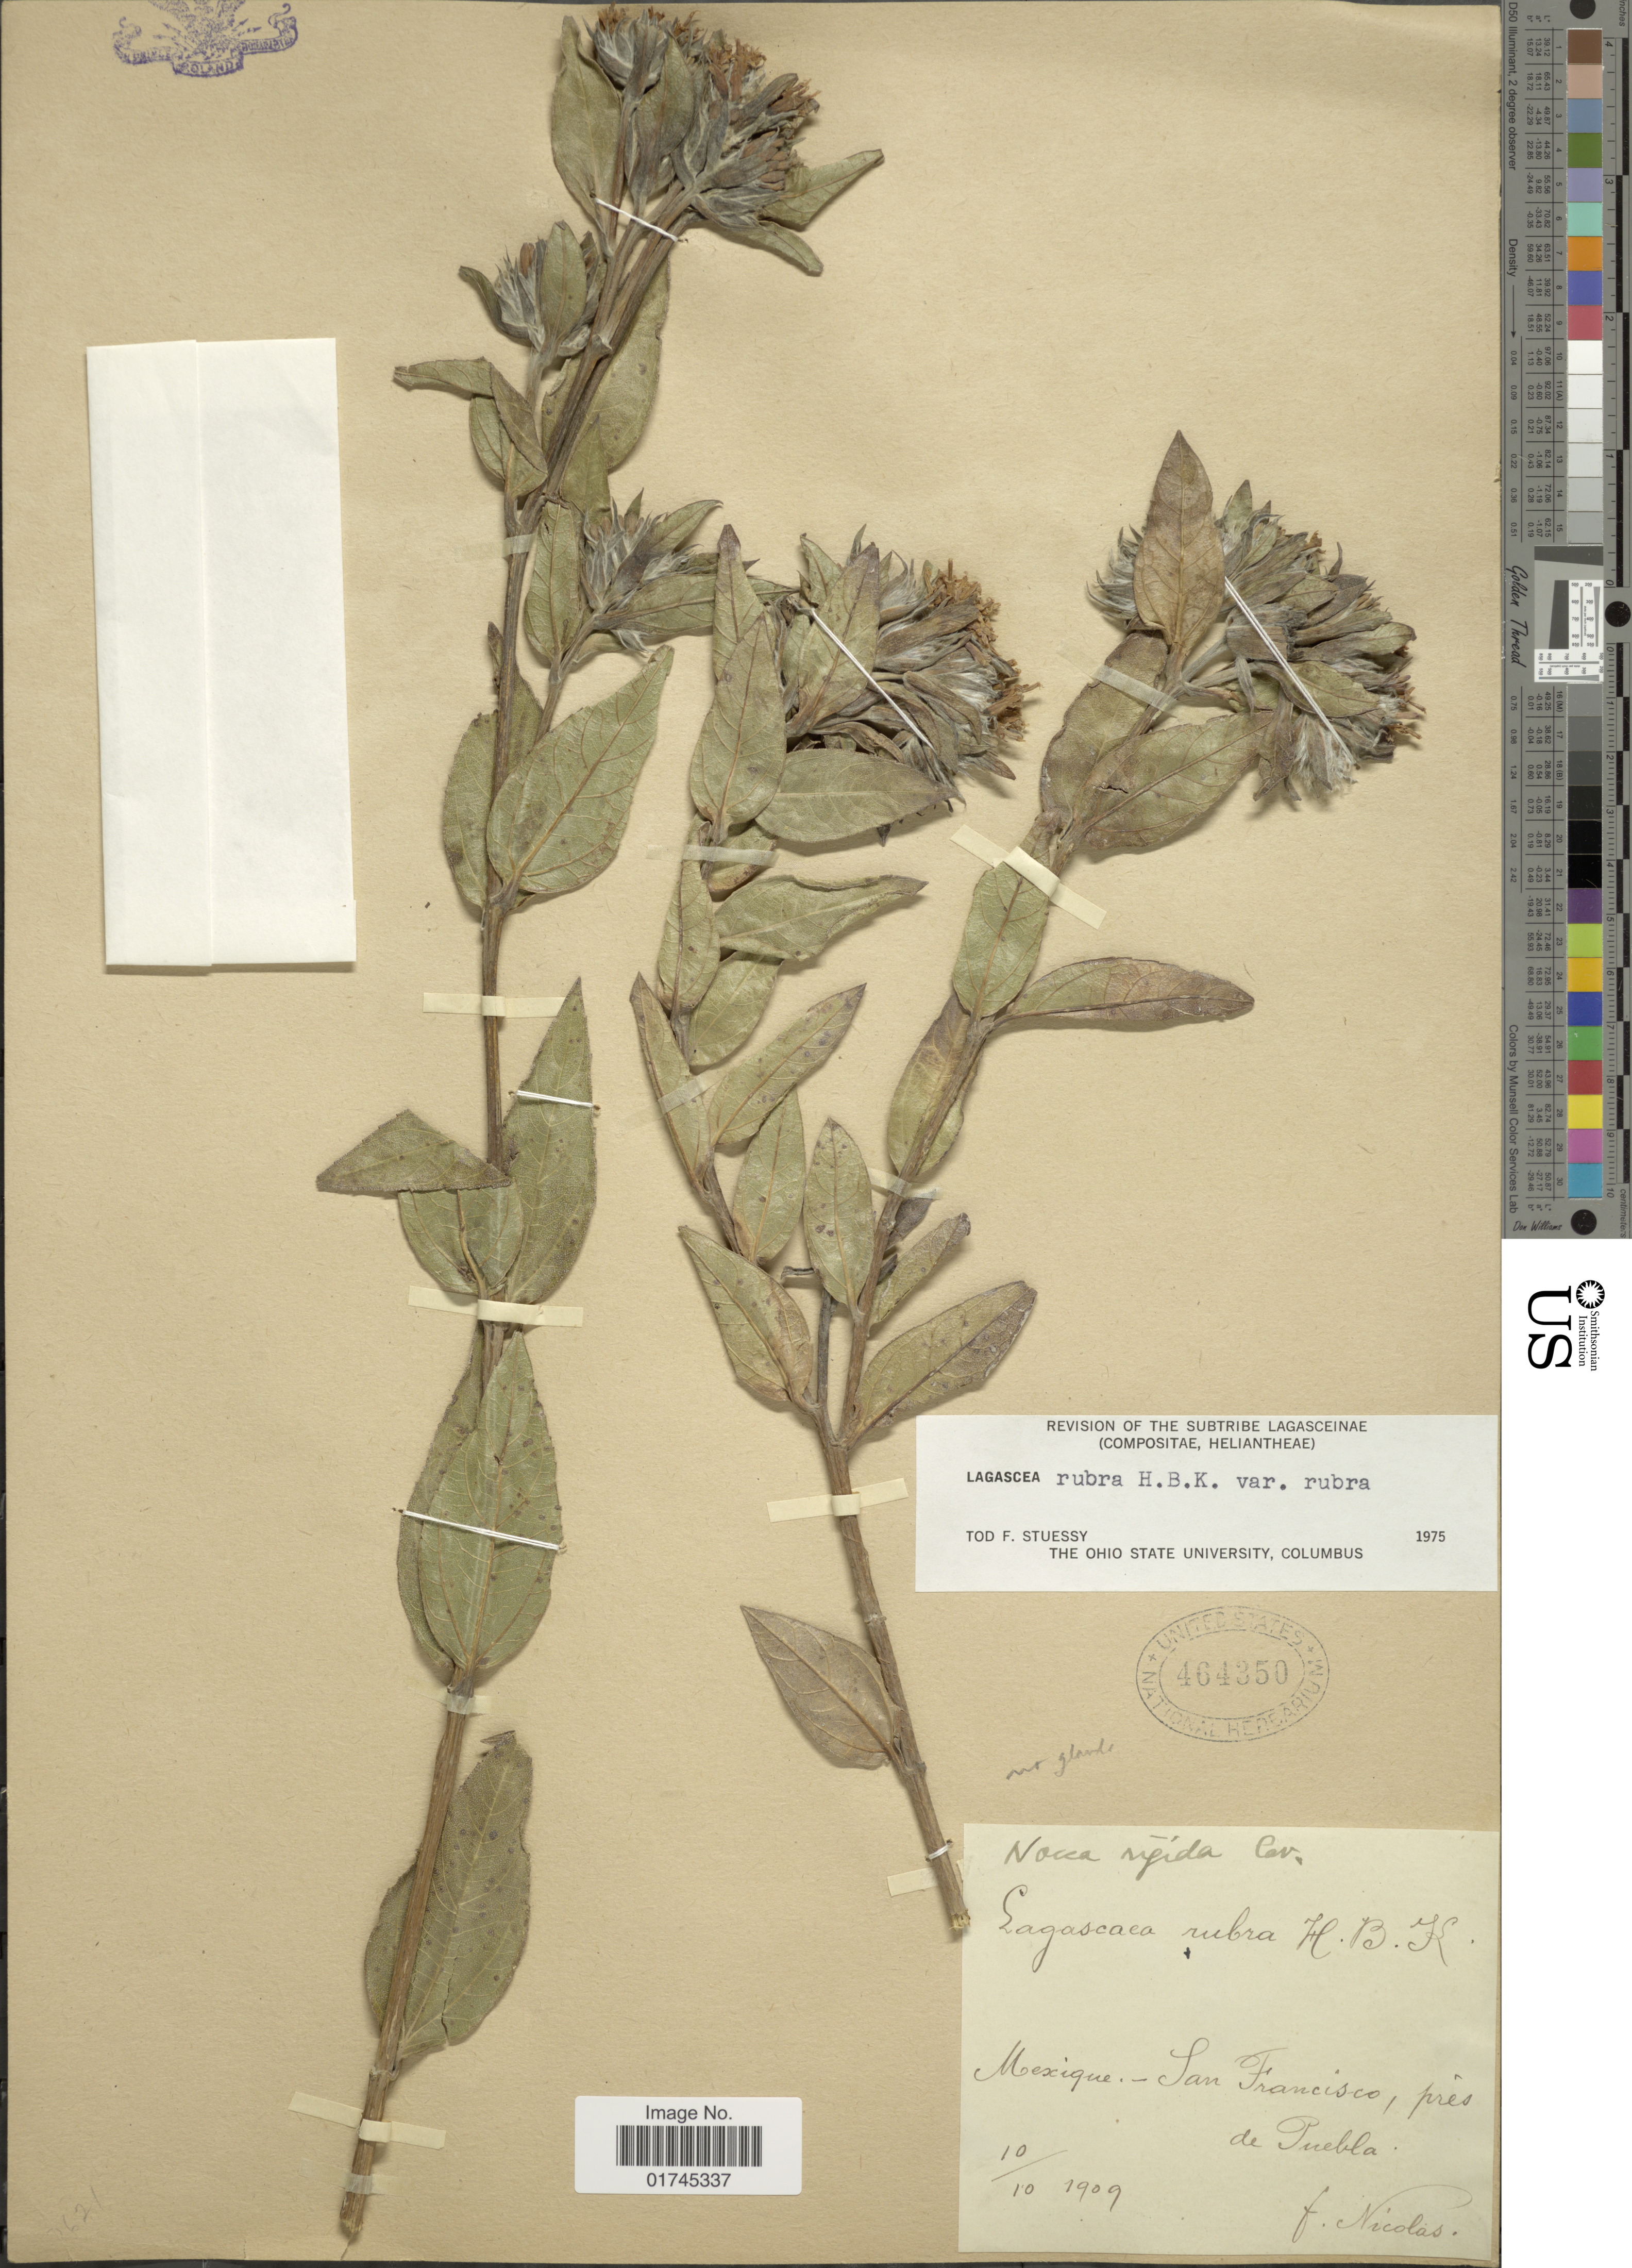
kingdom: Plantae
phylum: Tracheophyta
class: Magnoliopsida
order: Asterales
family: Asteraceae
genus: Lagascea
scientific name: Lagascea rigida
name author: Cav.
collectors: F. Nicolas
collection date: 1909-10-10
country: Mexico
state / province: Puebla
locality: San Francisco.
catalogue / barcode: US 464350